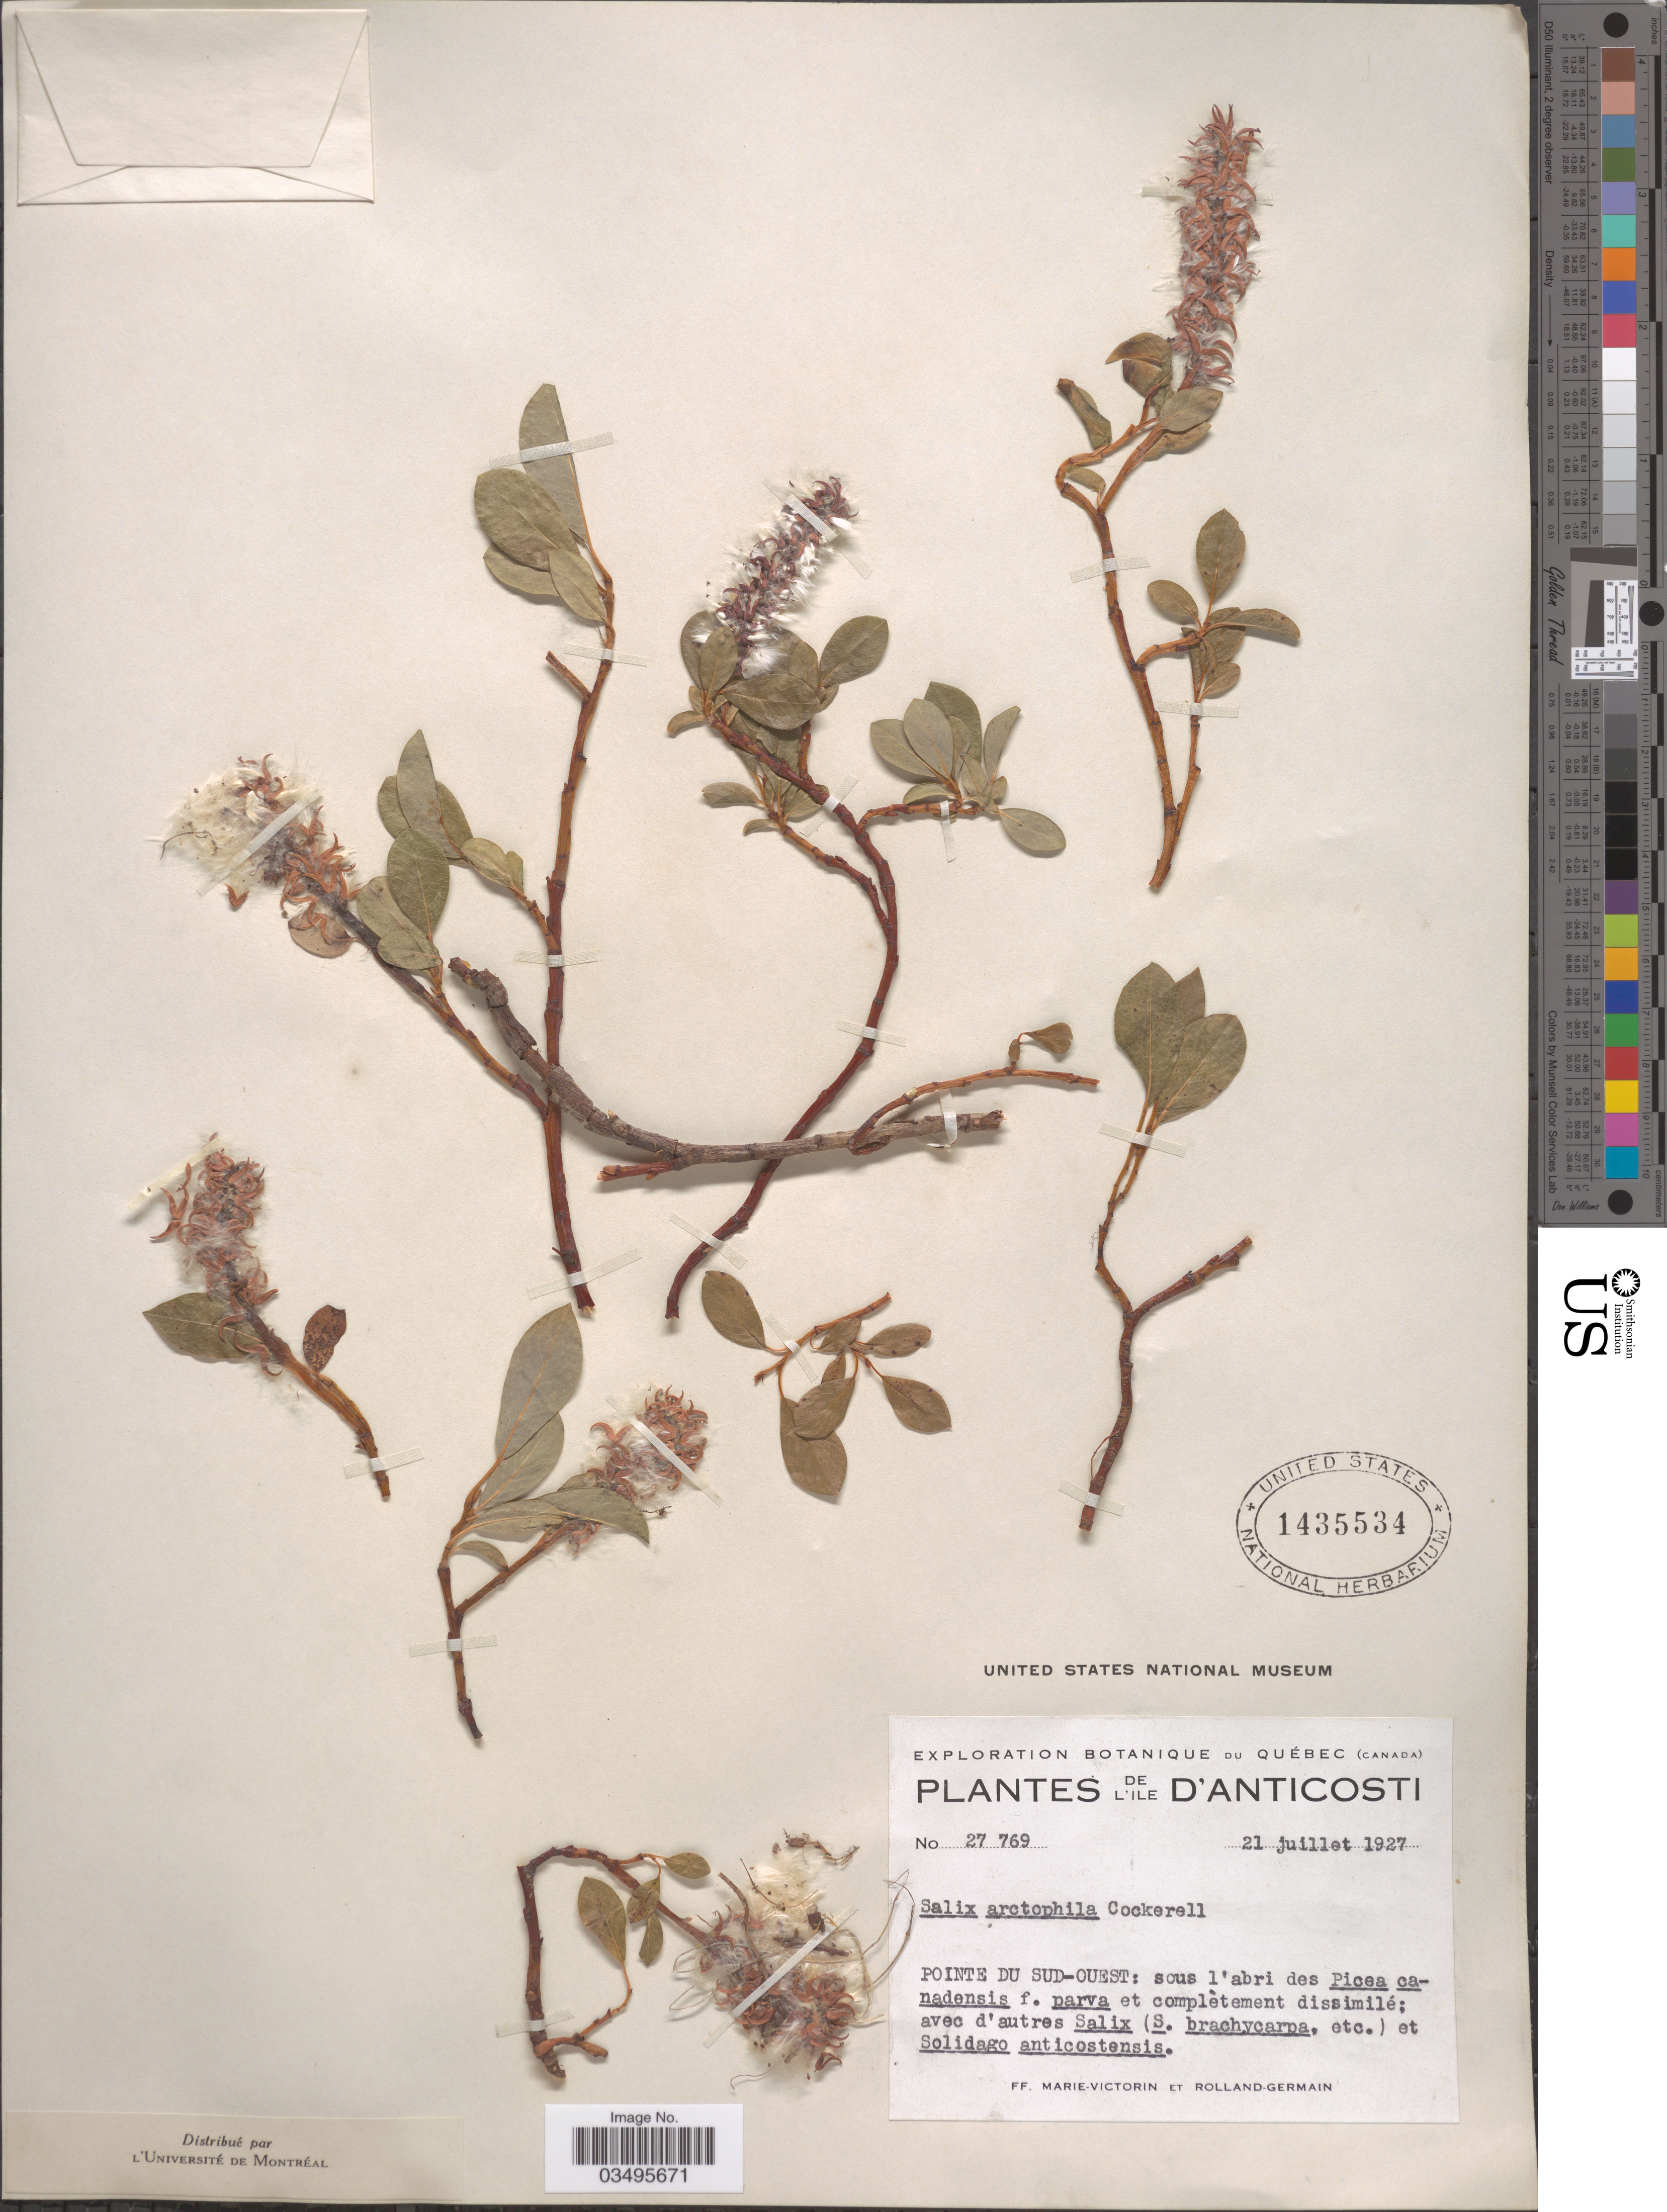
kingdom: Plantae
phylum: Tracheophyta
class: Magnoliopsida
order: Malpighiales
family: Salicaceae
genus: Salix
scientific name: Salix arctophila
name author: Cockerell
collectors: F. Marie-Victorin & Rolland-Germain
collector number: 27769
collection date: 1927-07-21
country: Canada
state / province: Quebec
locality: De l'ile D'Anticosti. Pointe du Sud-Ouest.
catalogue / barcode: US 1435534